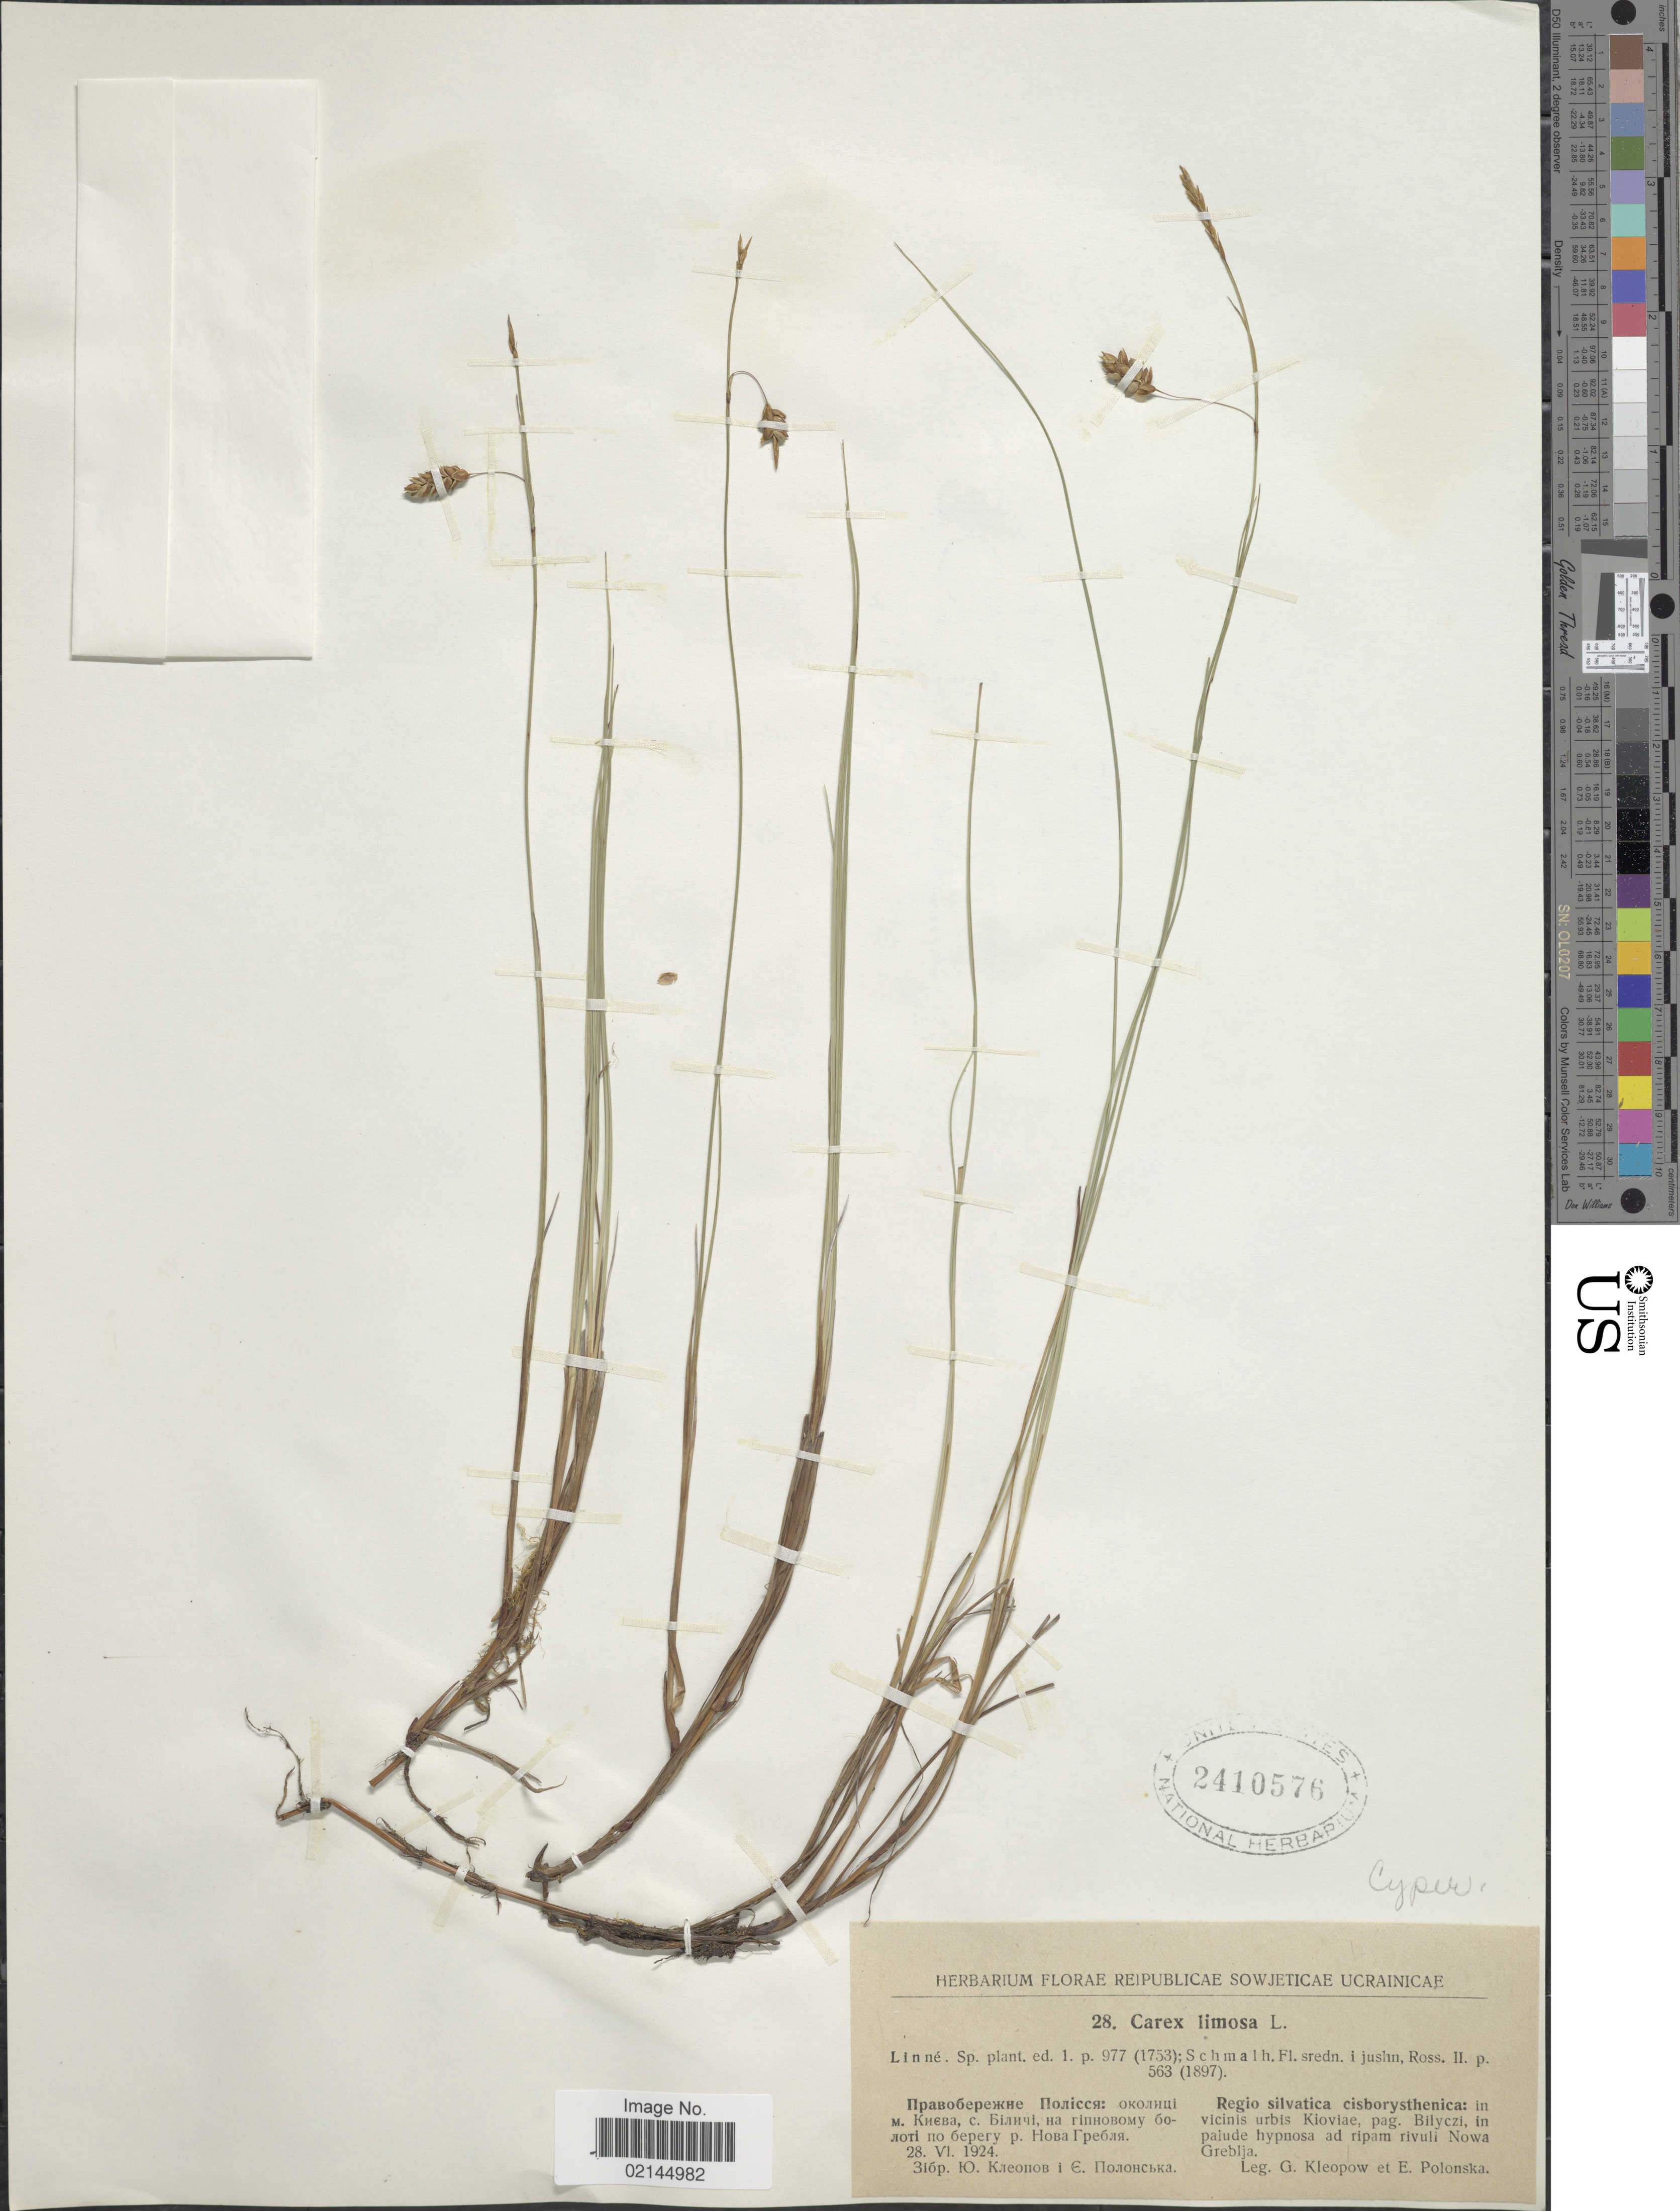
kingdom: Plantae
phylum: Tracheophyta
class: Liliopsida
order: Poales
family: Cyperaceae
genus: Carex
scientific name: Carex limosa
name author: L.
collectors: G. Kleopow & E. Polonska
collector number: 28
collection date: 1924-06-28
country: Ukraine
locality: Reipunlicae Sowjeticae Ucrainicae, regio silvatica sibsborysthenica: in vicinis urbis Kioviae. pag. Bilyczi, in palude hynosa ad ripam rivuli Nowa Greblja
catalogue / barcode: US 2410576